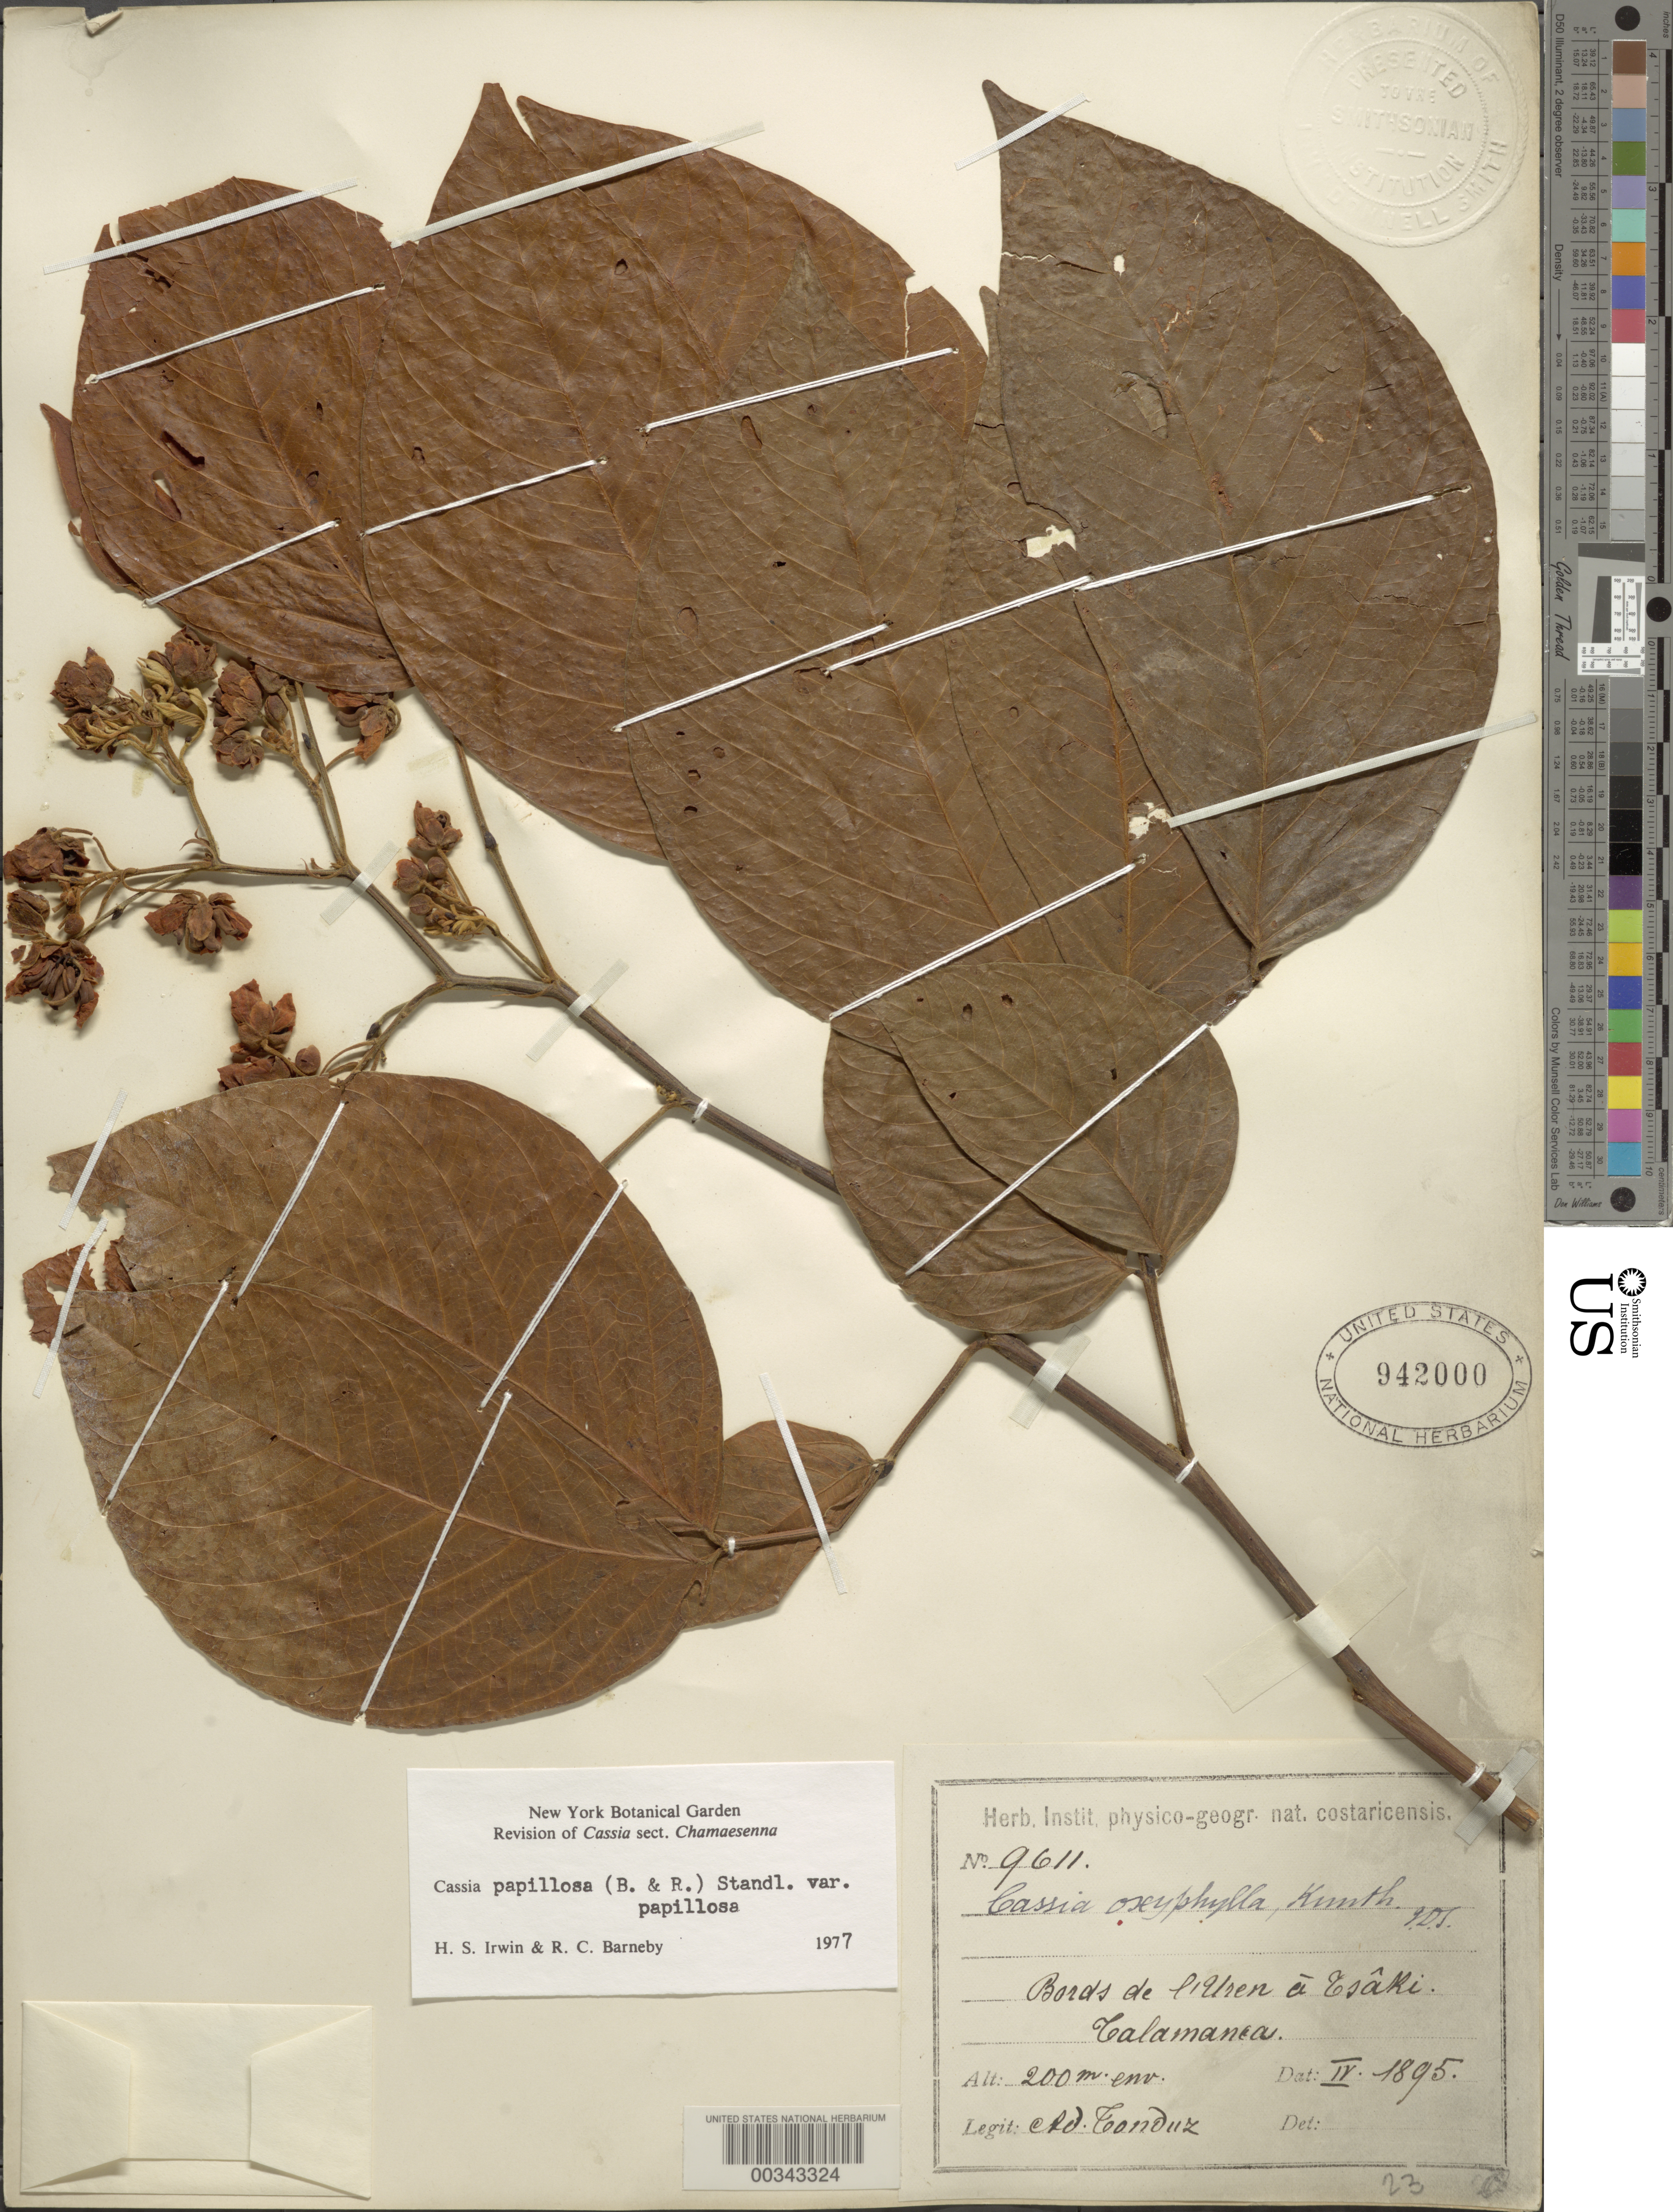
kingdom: Plantae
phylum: Tracheophyta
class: Magnoliopsida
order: Fabales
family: Fabaceae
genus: Senna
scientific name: Senna papillosa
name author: (Britton & Rose) H.S. Irwin & Barneby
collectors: A. Tonduz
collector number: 9611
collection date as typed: Apr 1895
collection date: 1895-04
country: Costa Rica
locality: Uren to Esaki; Talamanea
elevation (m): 200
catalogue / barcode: US 942000